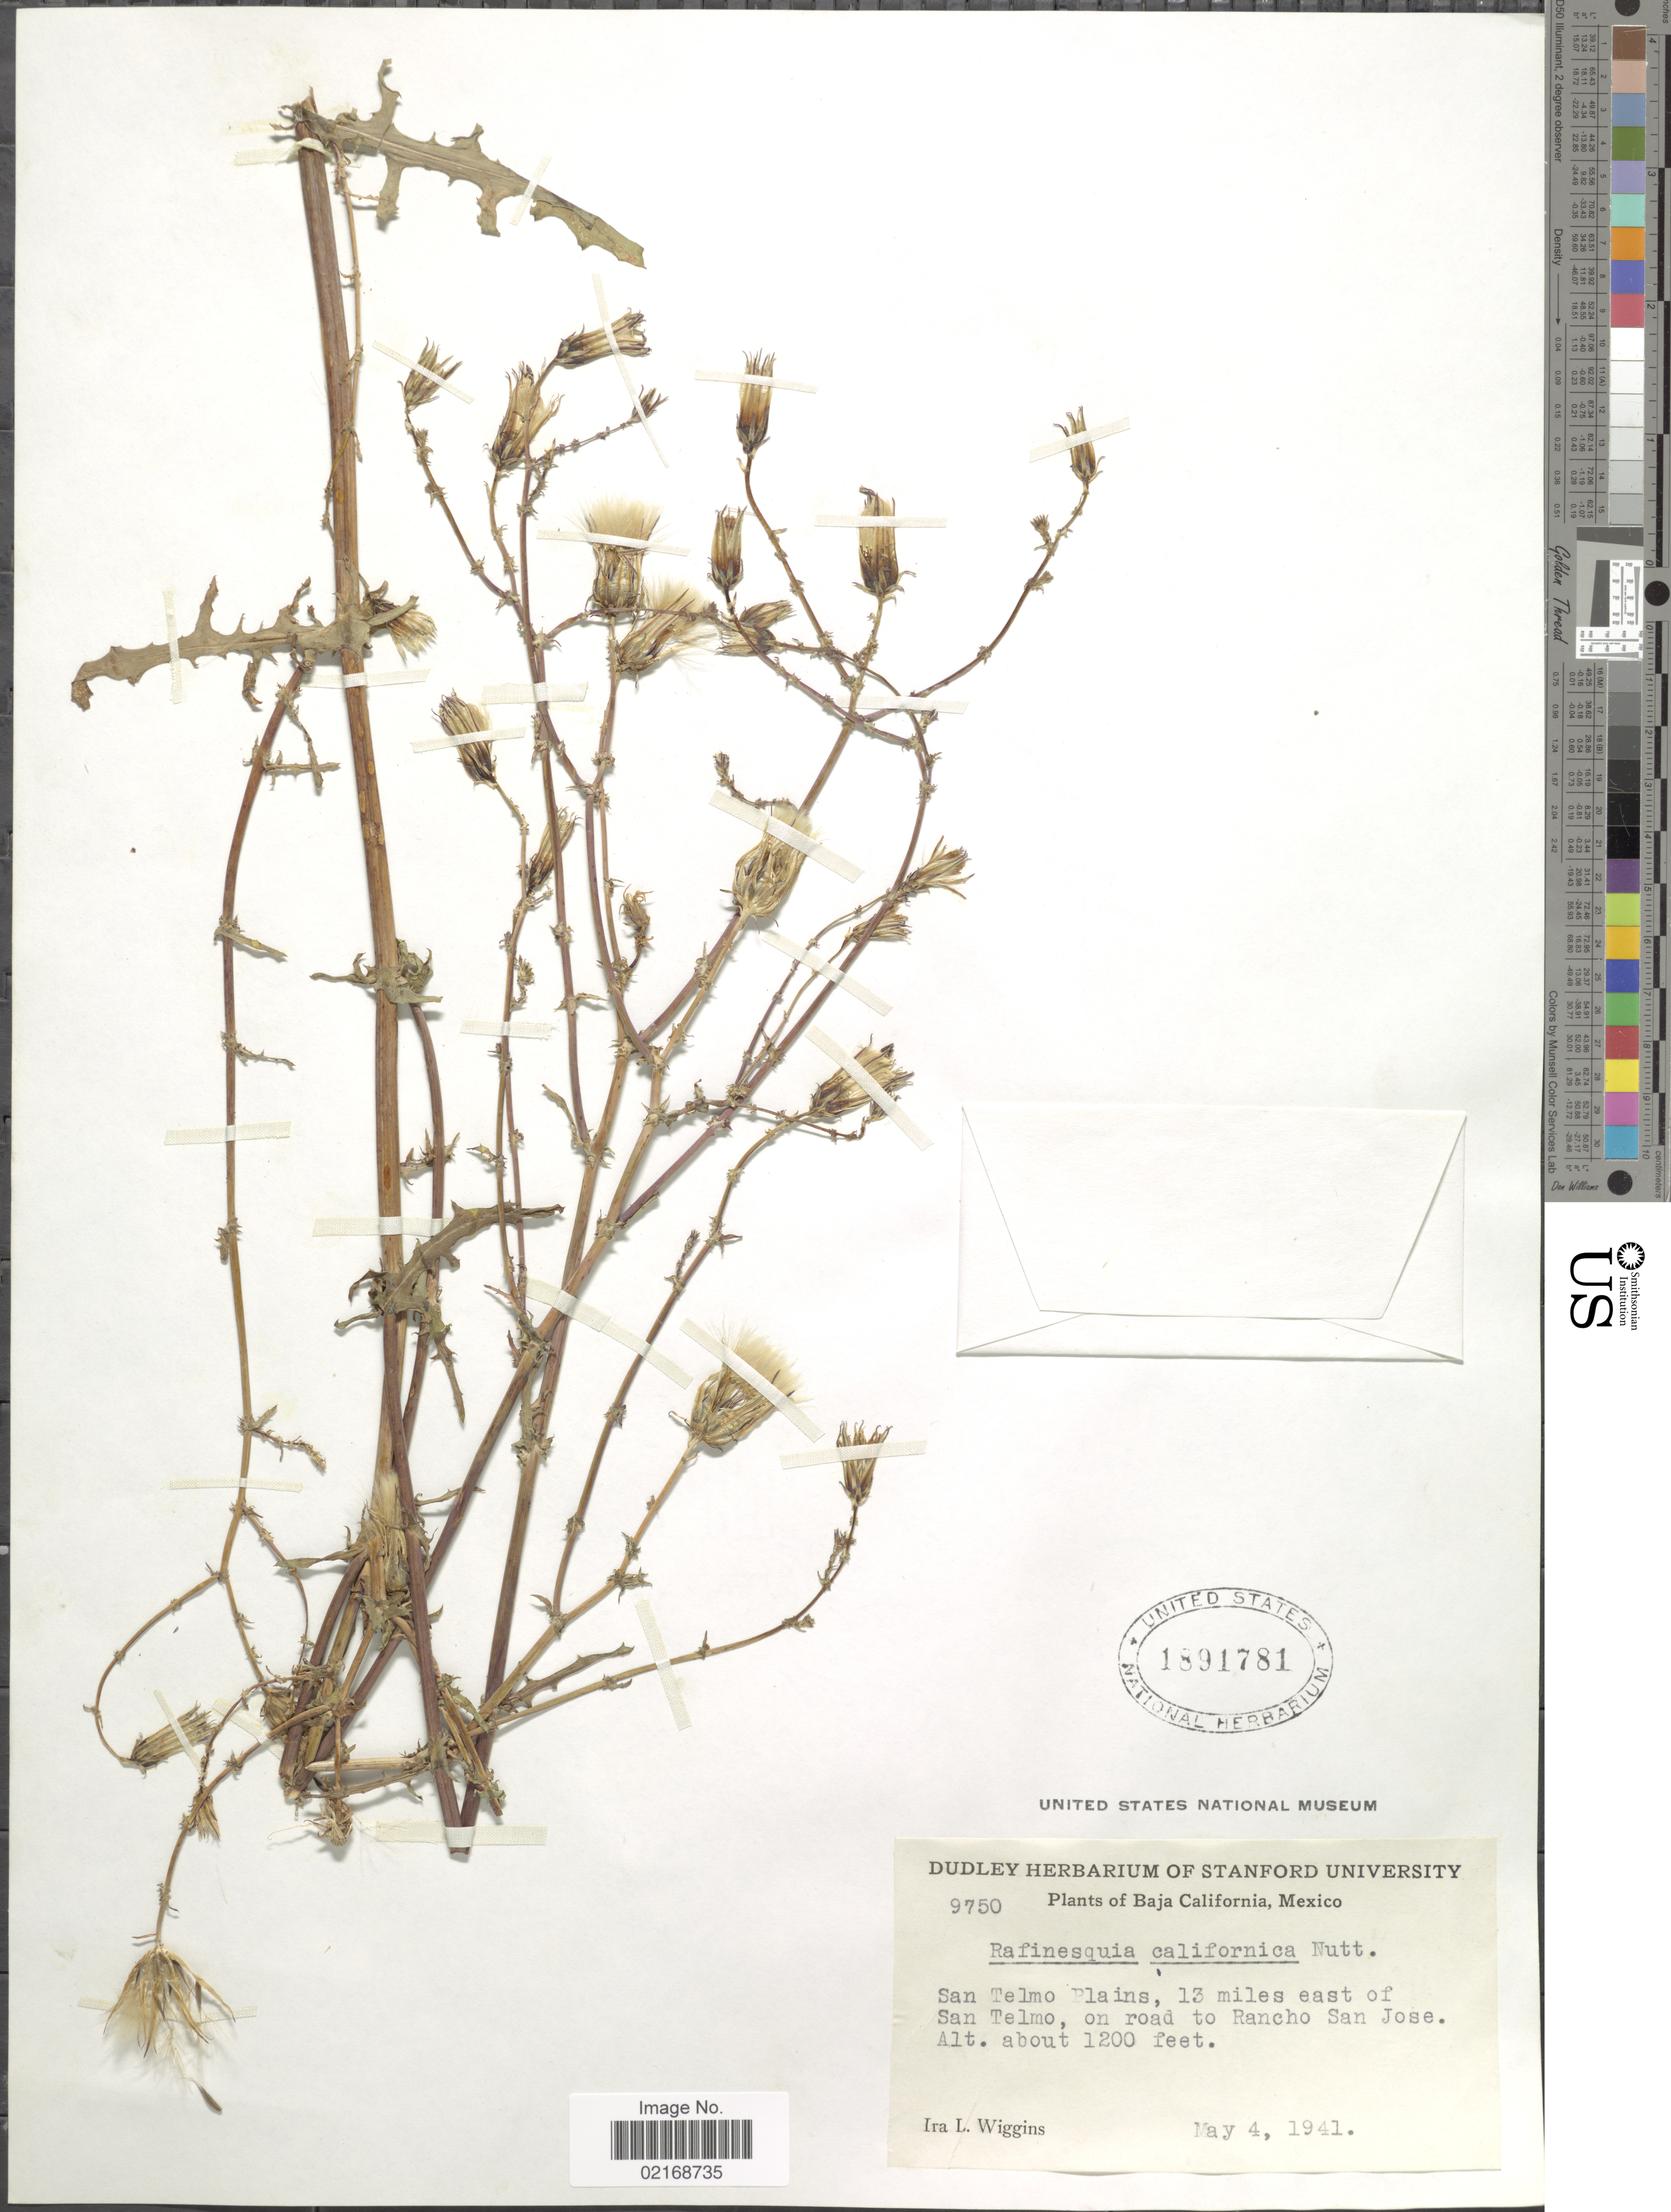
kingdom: Plantae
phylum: Tracheophyta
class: Magnoliopsida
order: Asterales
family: Asteraceae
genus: Rafinesquia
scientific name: Rafinesquia californica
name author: Nutt.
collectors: I. L. Wiggins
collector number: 9750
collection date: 1941-05-04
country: Mexico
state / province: Baja California Norte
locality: San Telmo Plains, 13 miles east of San Telmo, on road to Rancho San Jose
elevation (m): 366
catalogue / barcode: US 1891781